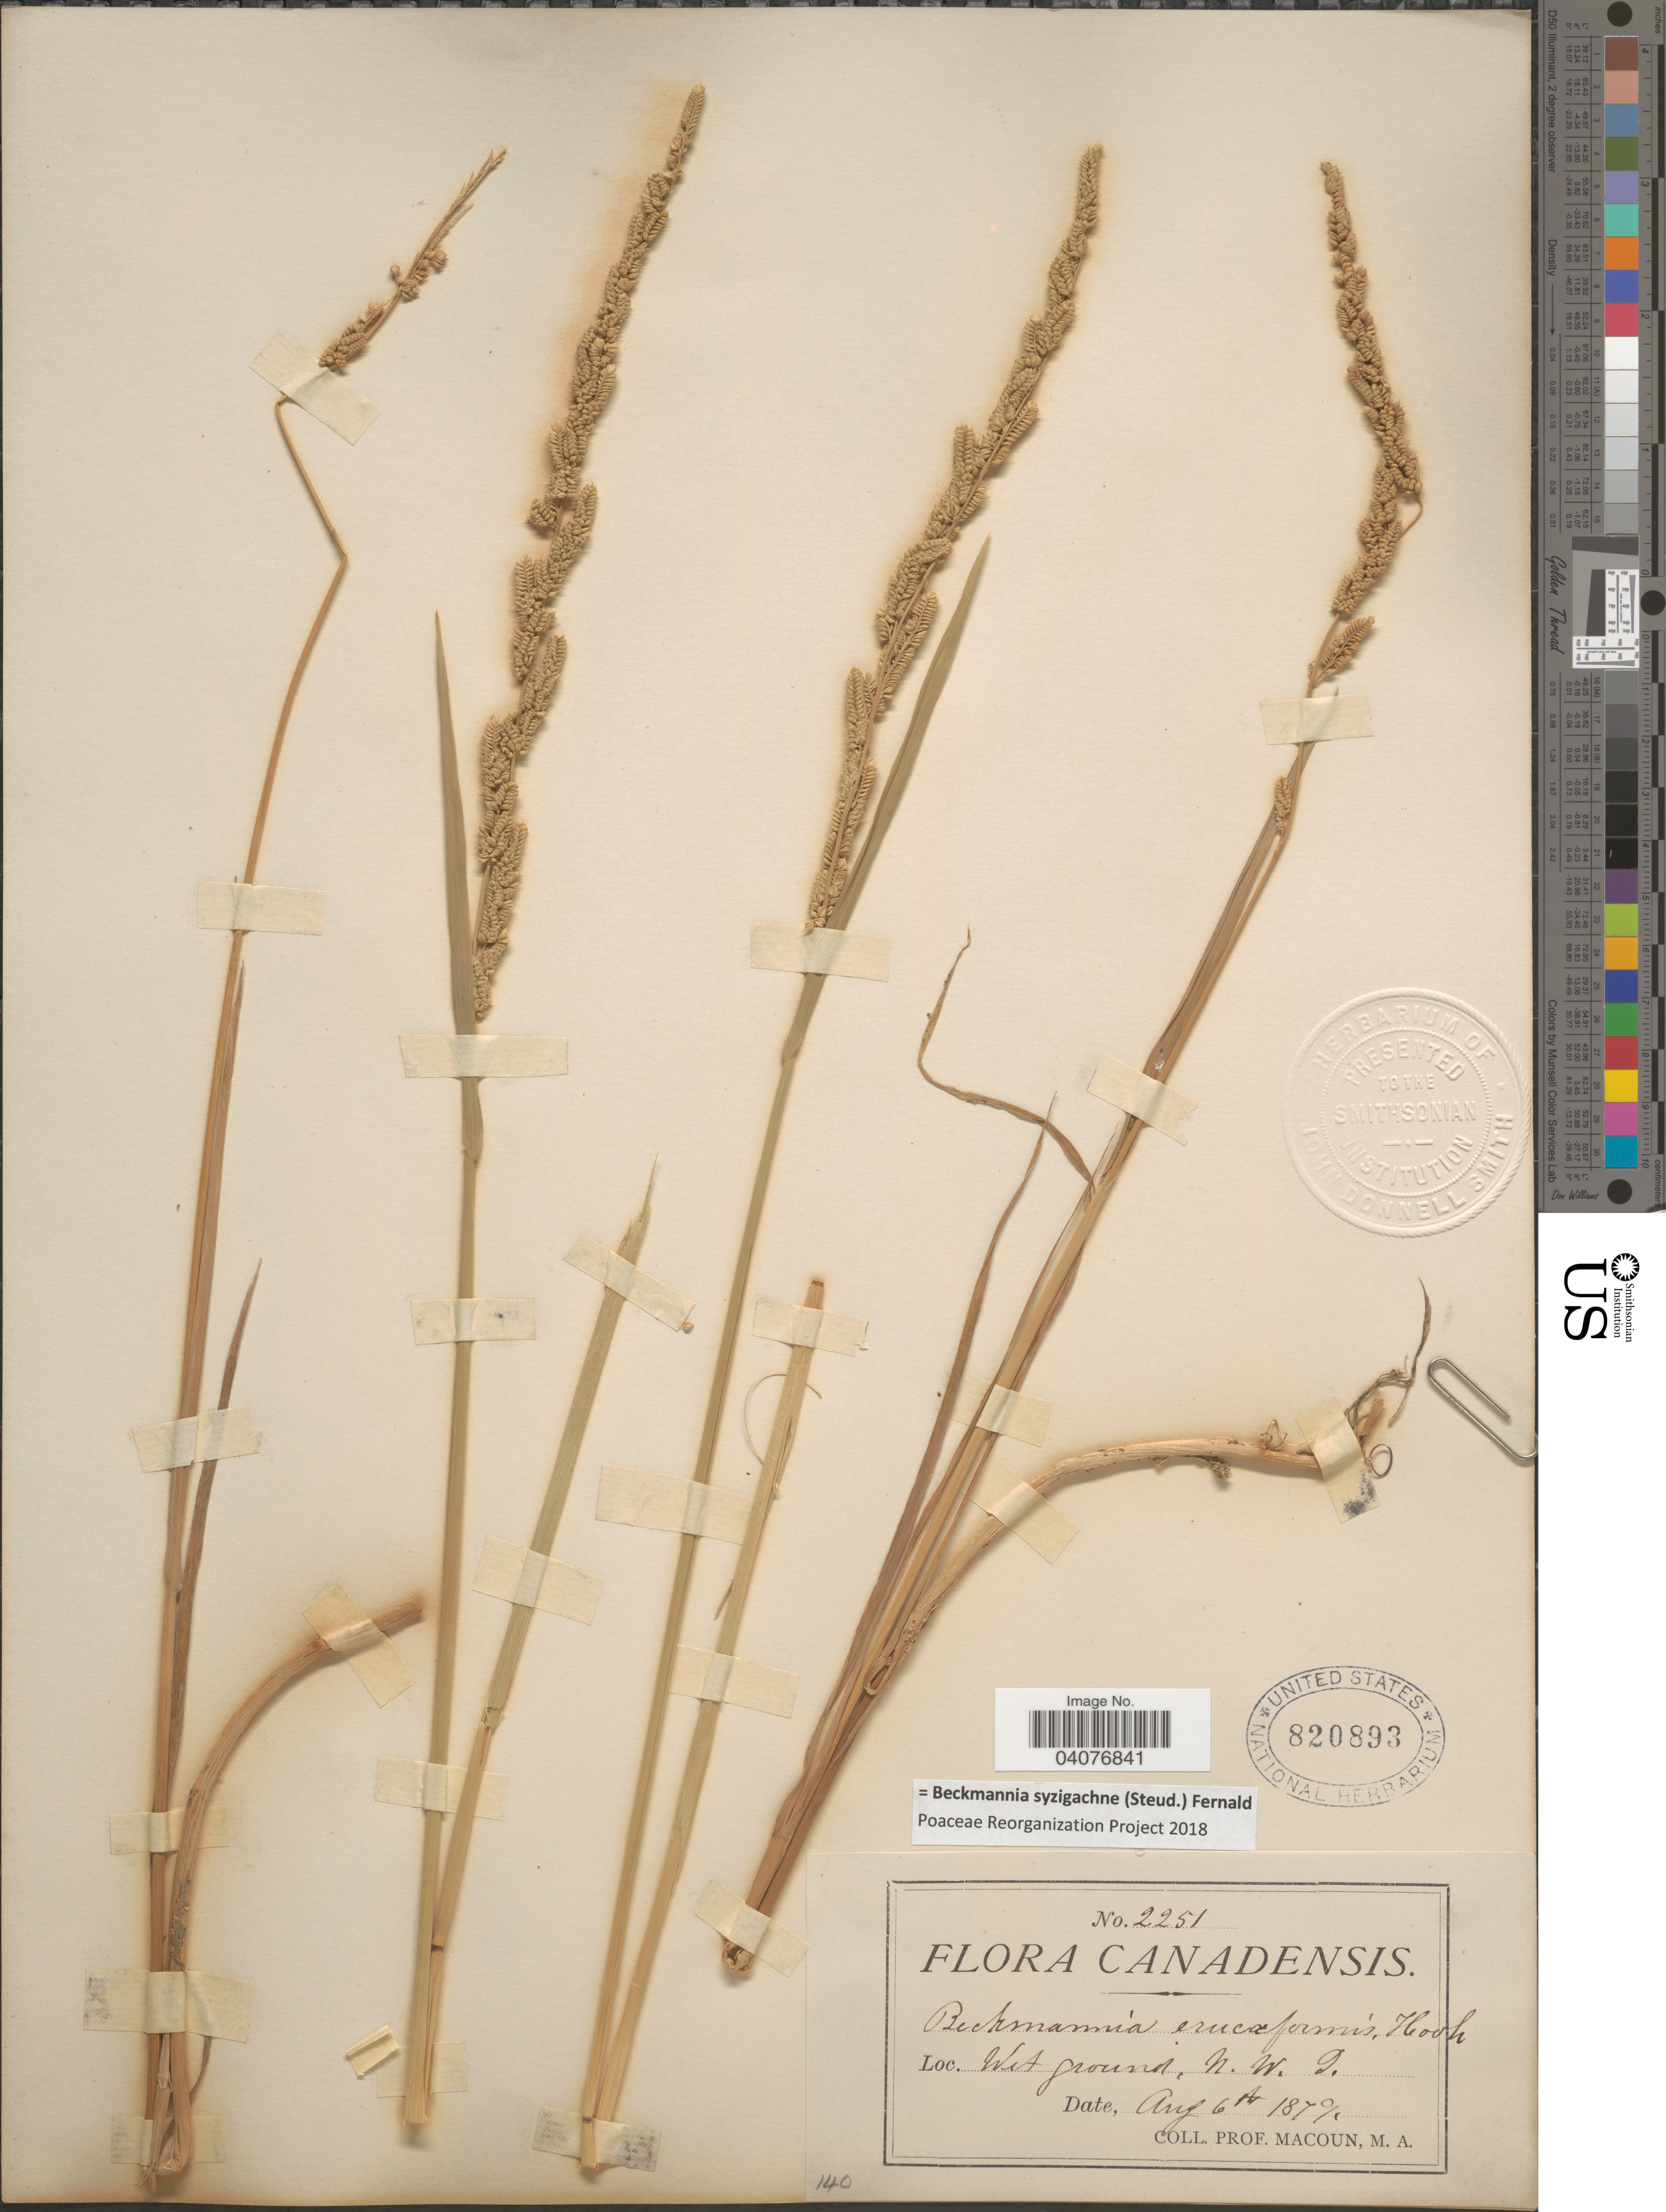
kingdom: Plantae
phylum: Tracheophyta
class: Liliopsida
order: Poales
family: Poaceae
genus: Beckmannia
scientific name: Beckmannia syzigachne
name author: (Steud.) Fernald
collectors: Prof. Macoun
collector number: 2251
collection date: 1879-08-06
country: Canada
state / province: Northwest Territories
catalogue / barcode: US 820893